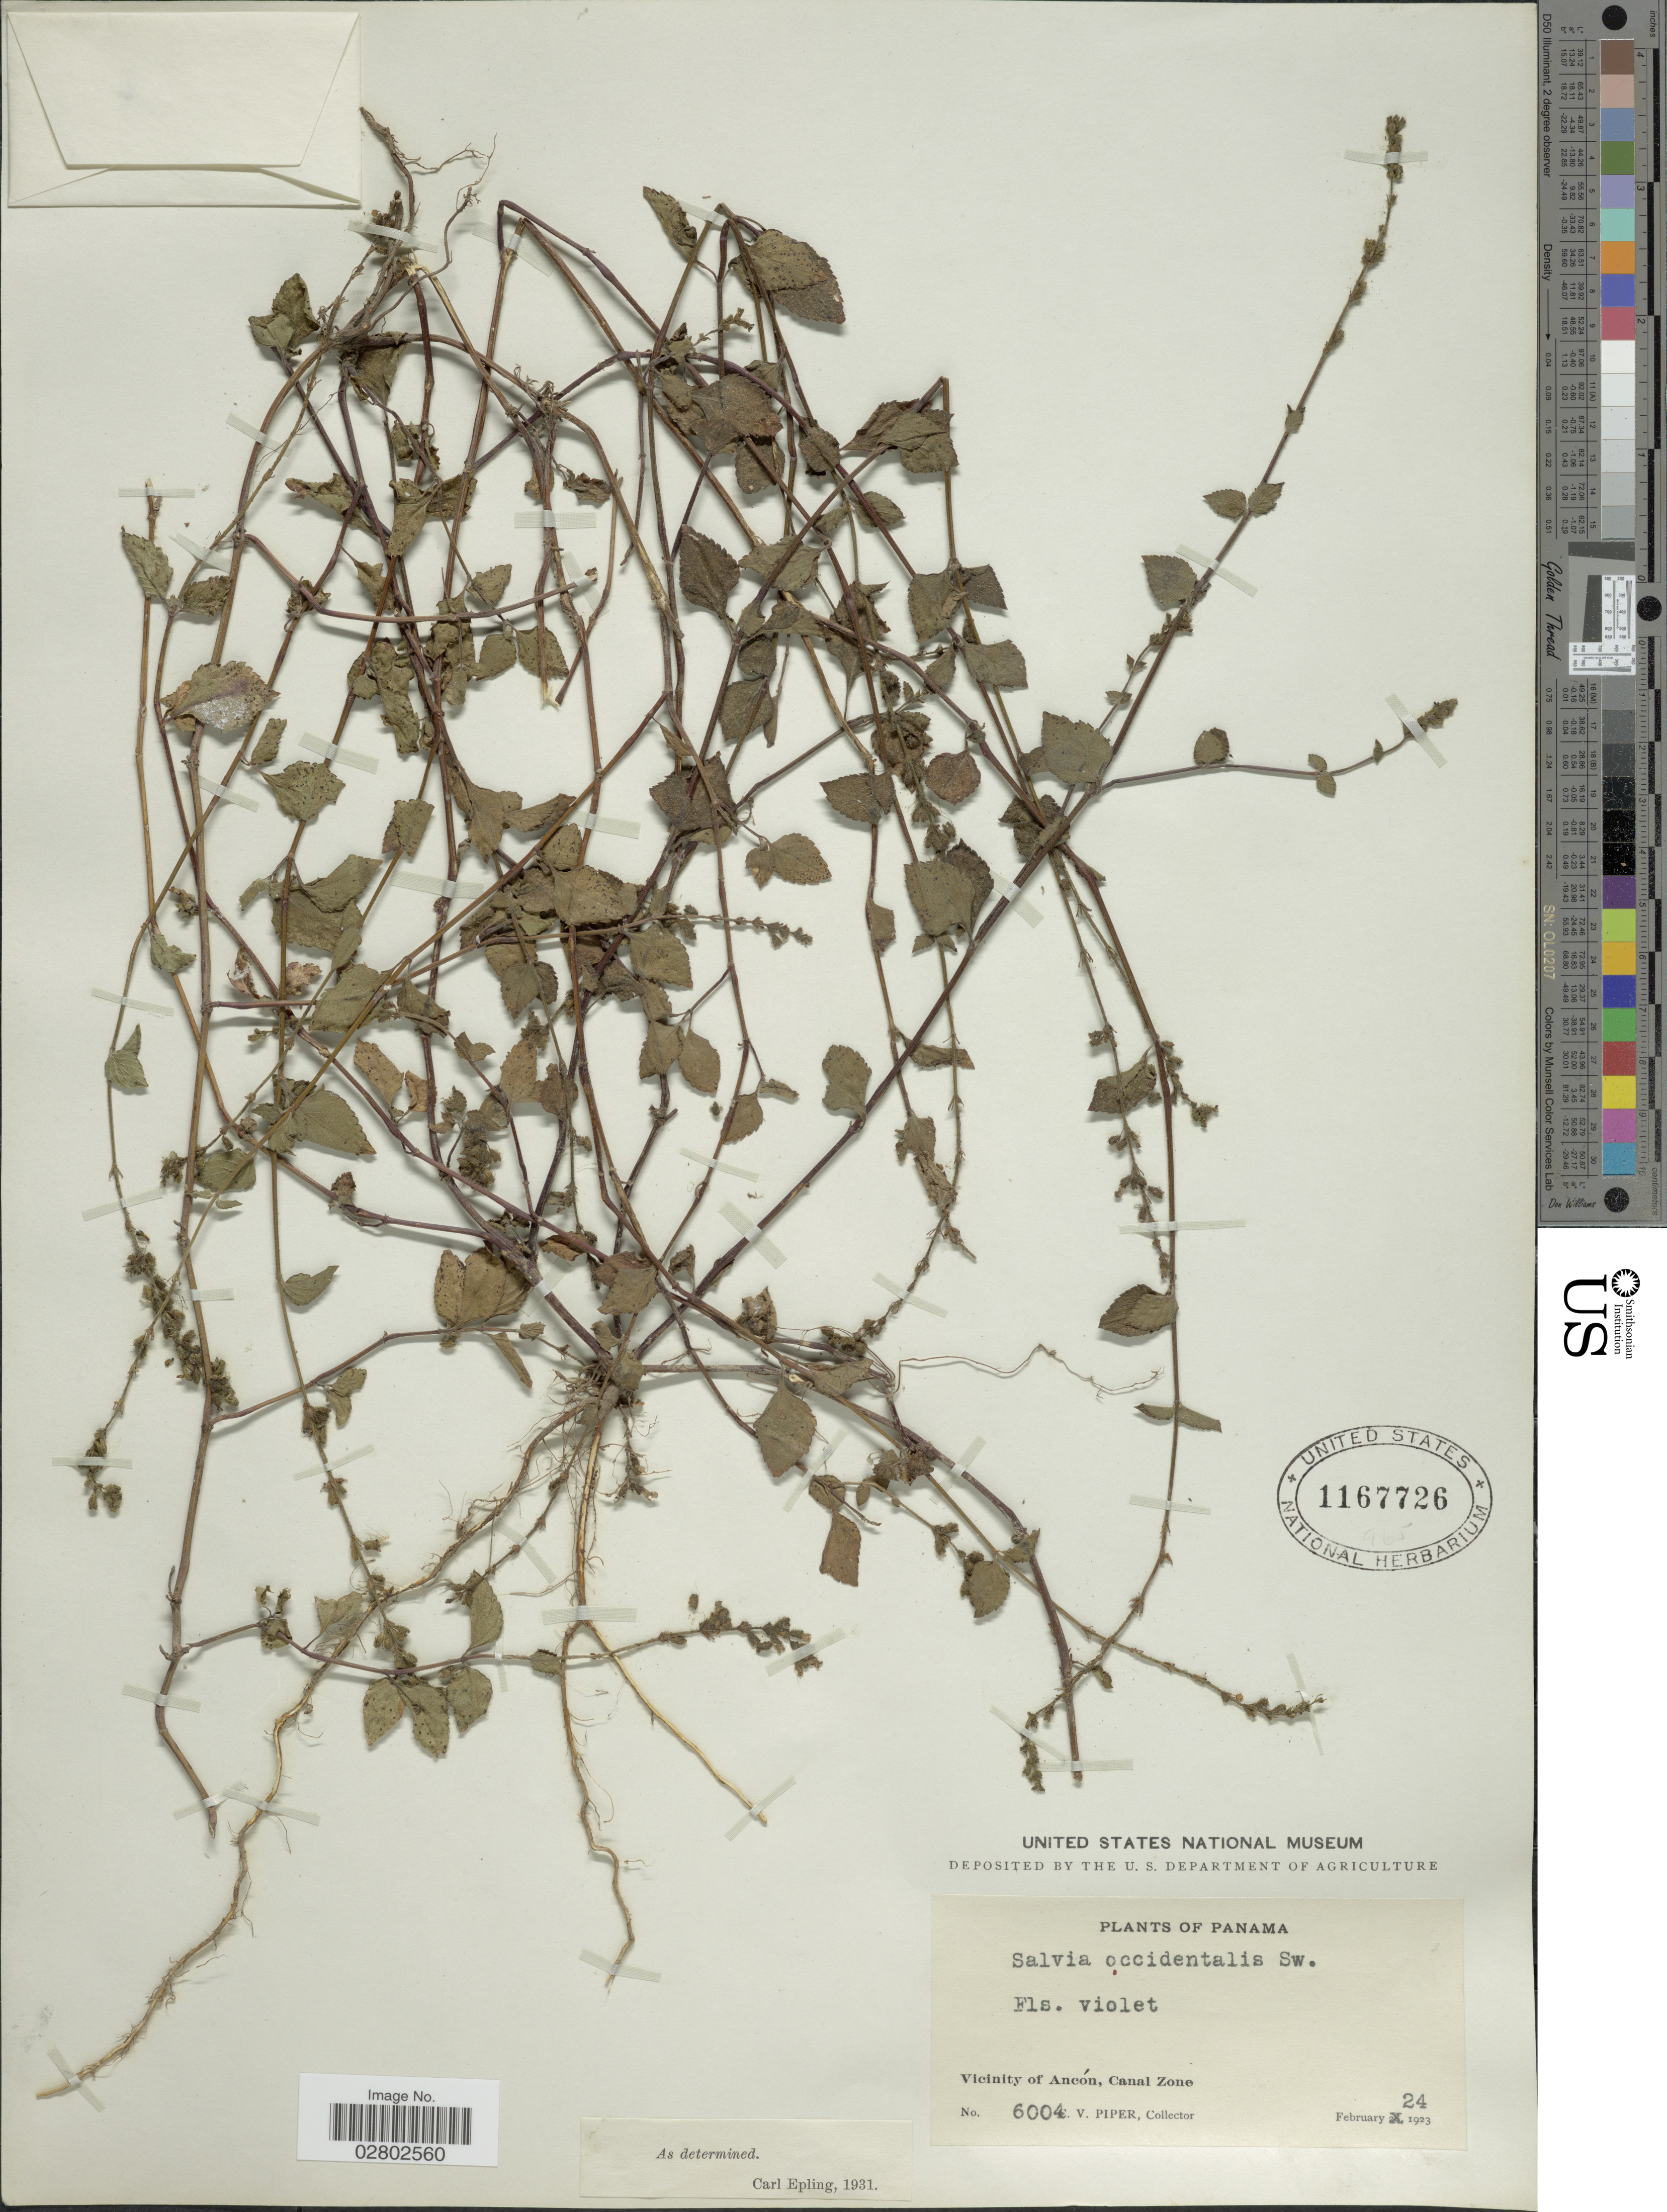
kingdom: Plantae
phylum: Tracheophyta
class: Magnoliopsida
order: Lamiales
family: Lamiaceae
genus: Salvia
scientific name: Salvia occidentalis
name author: Sw.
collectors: C. V. Piper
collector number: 6004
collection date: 1923-02-24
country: Panama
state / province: Colón / Panamá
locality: Vicinity of Ancón, Canal Zone.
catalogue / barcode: US 1167726